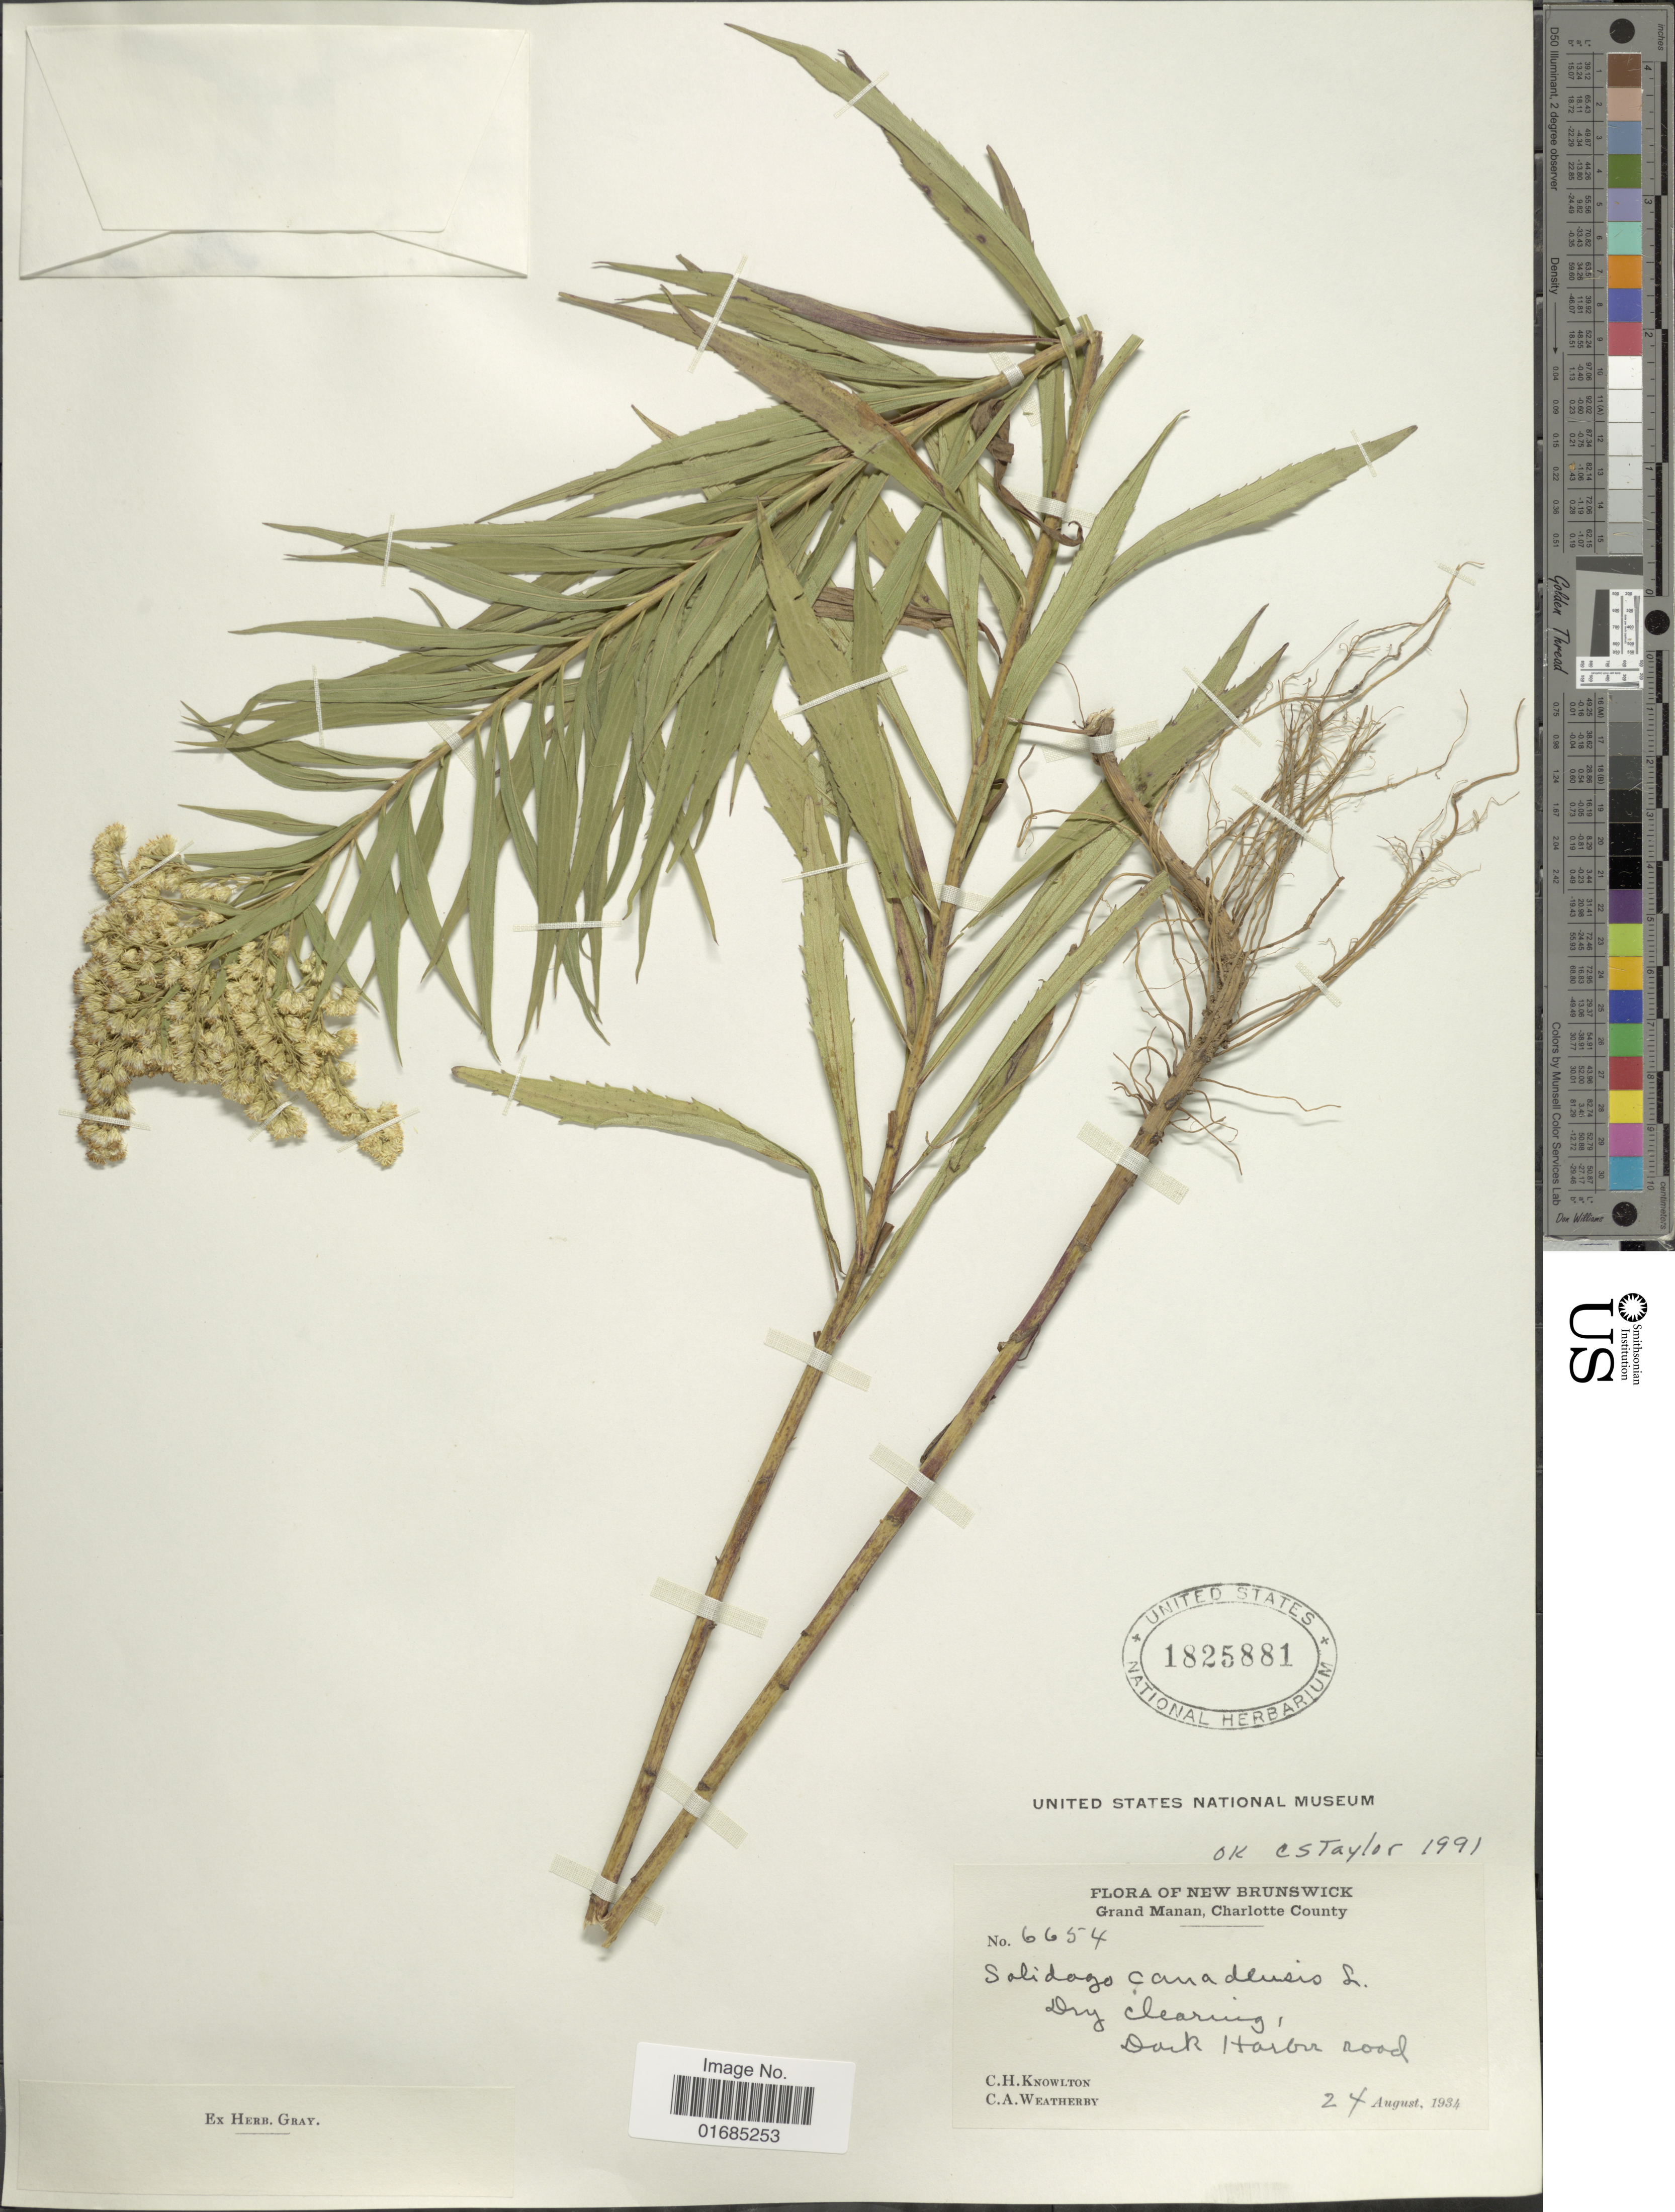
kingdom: Plantae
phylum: Tracheophyta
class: Magnoliopsida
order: Asterales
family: Asteraceae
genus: Solidago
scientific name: Solidago canadensis var. canadensis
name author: L.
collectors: C. H. Knowlton & C. A. Weatherby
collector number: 6654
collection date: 1934-08-24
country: Canada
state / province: New Brunswick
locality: Dry clearing, Dark Harbor road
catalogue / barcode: US 1825881